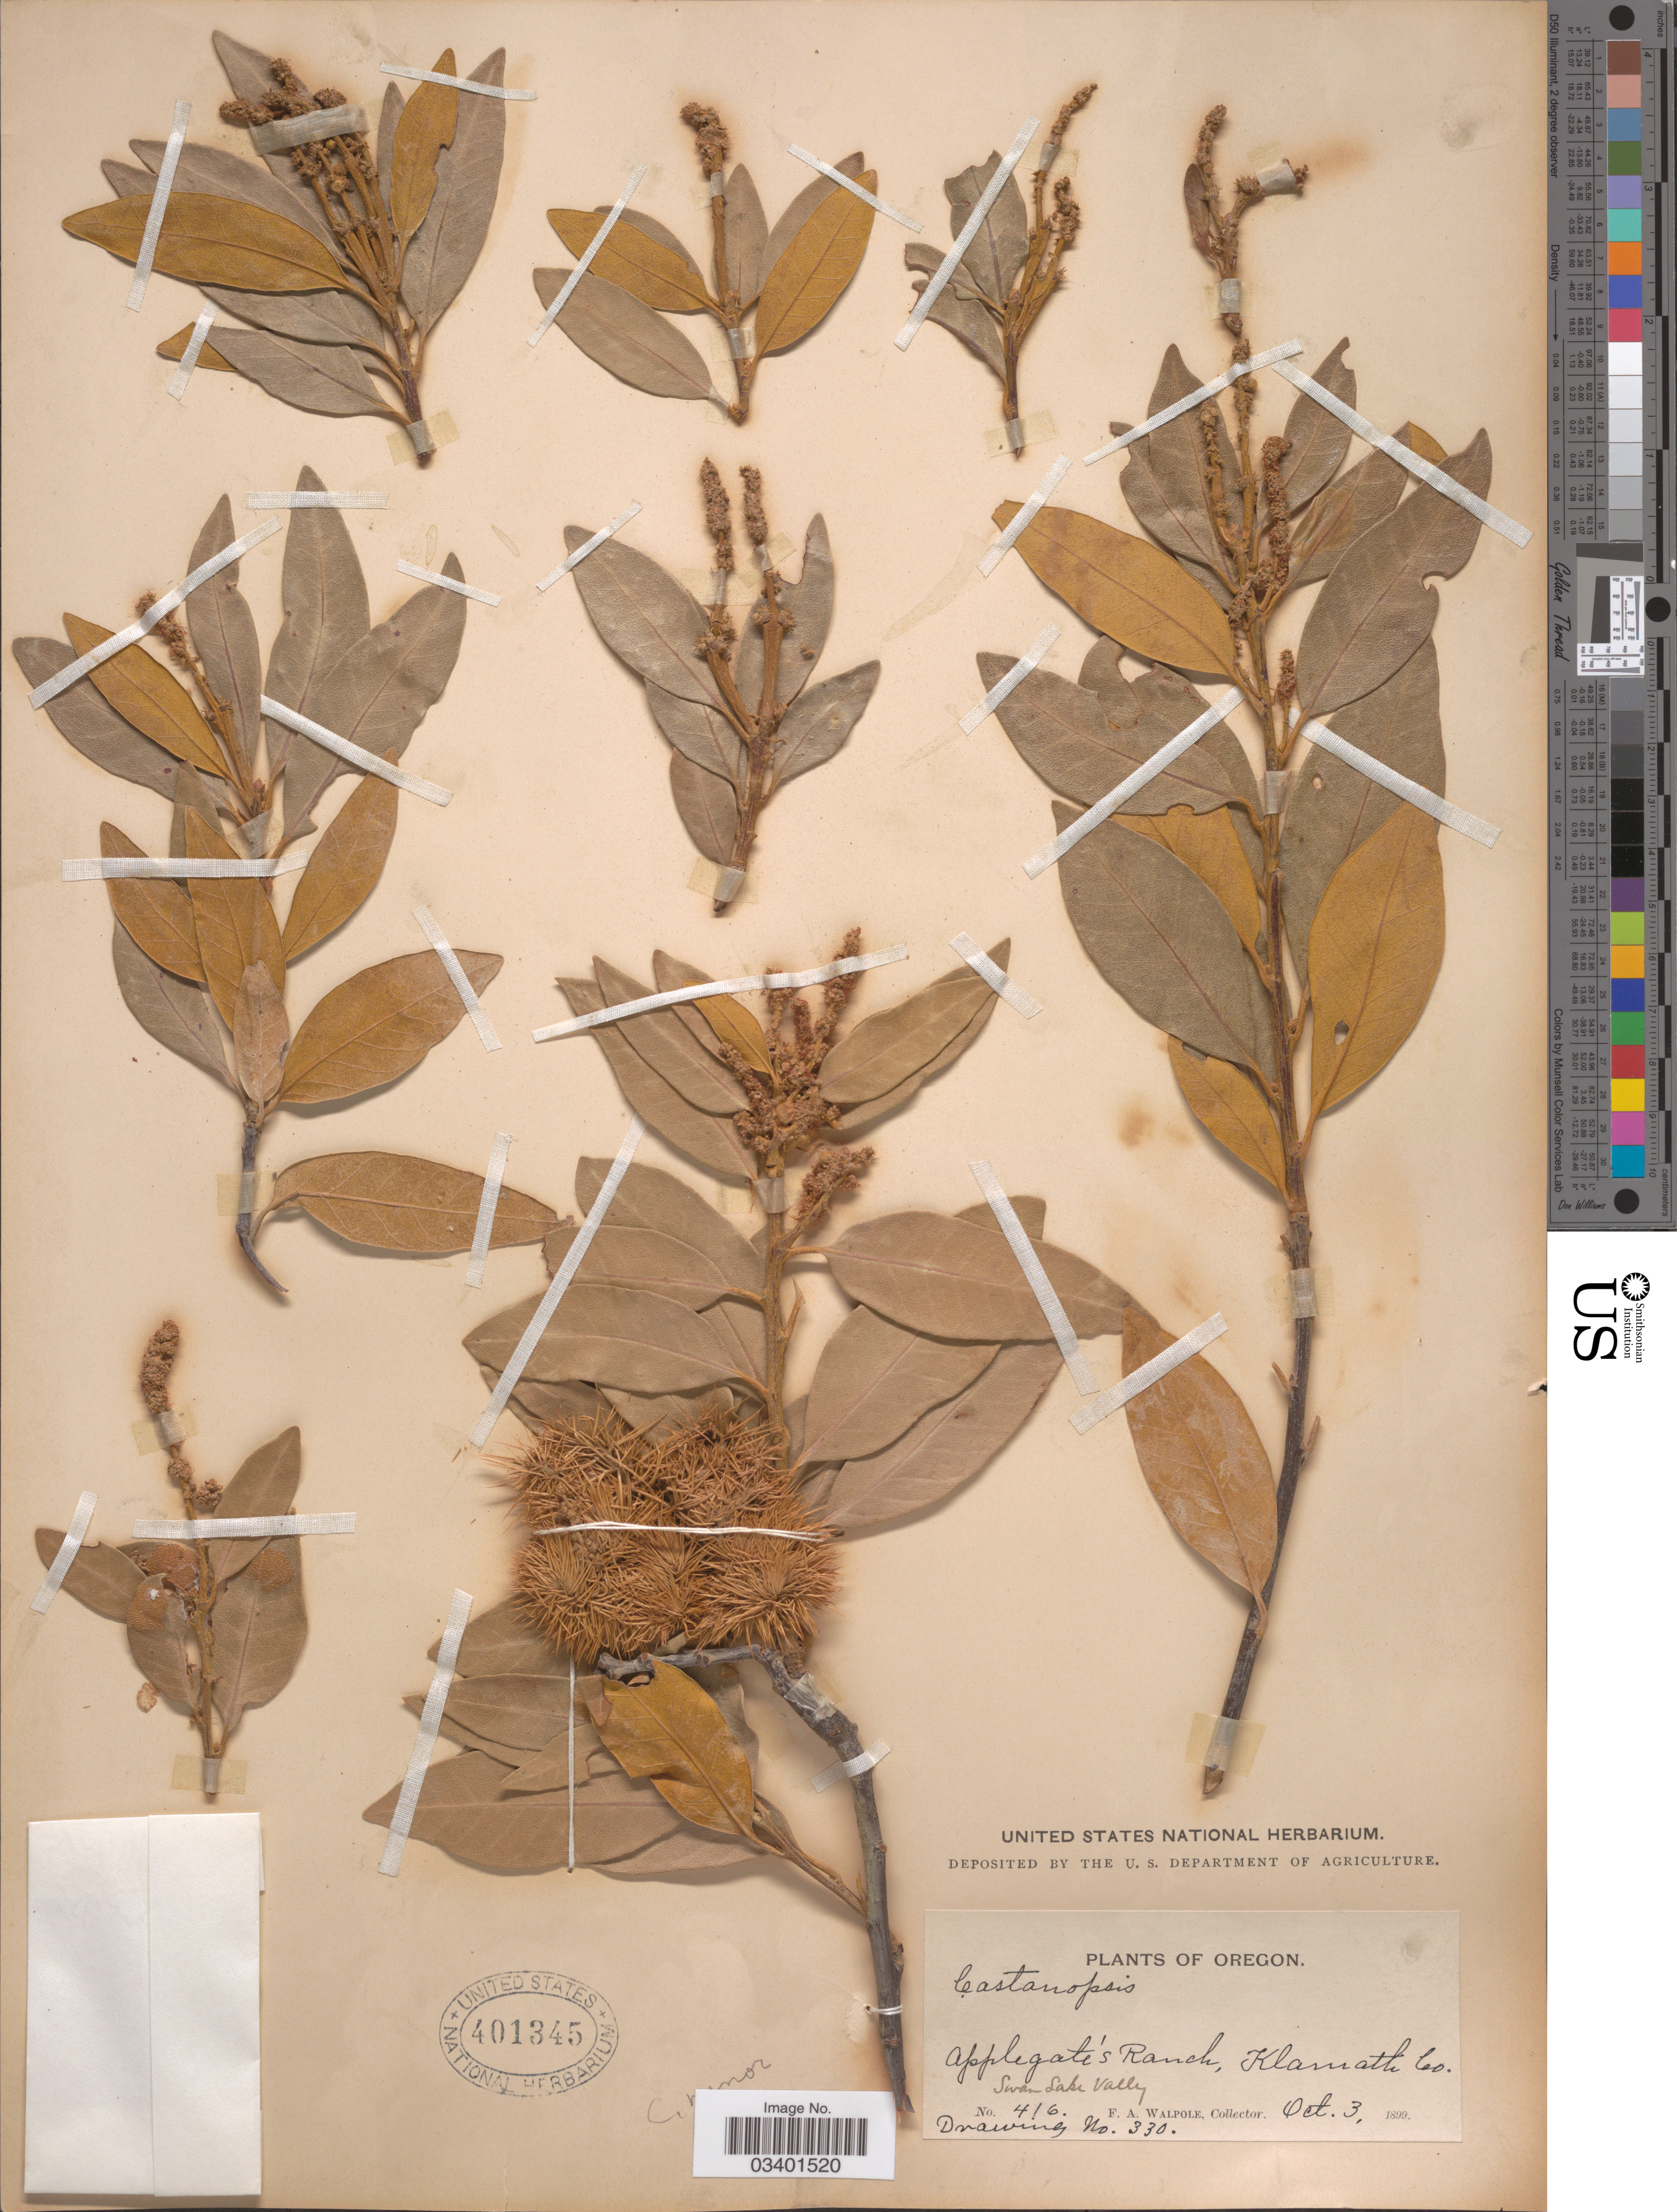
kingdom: Plantae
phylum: Tracheophyta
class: Magnoliopsida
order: Fagales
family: Fagaceae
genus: Chrysolepis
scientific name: Chrysolepis chrysophylla var. minor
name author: (Benth.) A. DC.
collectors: F. Walpole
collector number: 416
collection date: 1899-10-03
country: United States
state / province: Oregon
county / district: Klamath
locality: Applegate's Ranch, Klamath Co. Swan Lake Valley.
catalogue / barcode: US 401345